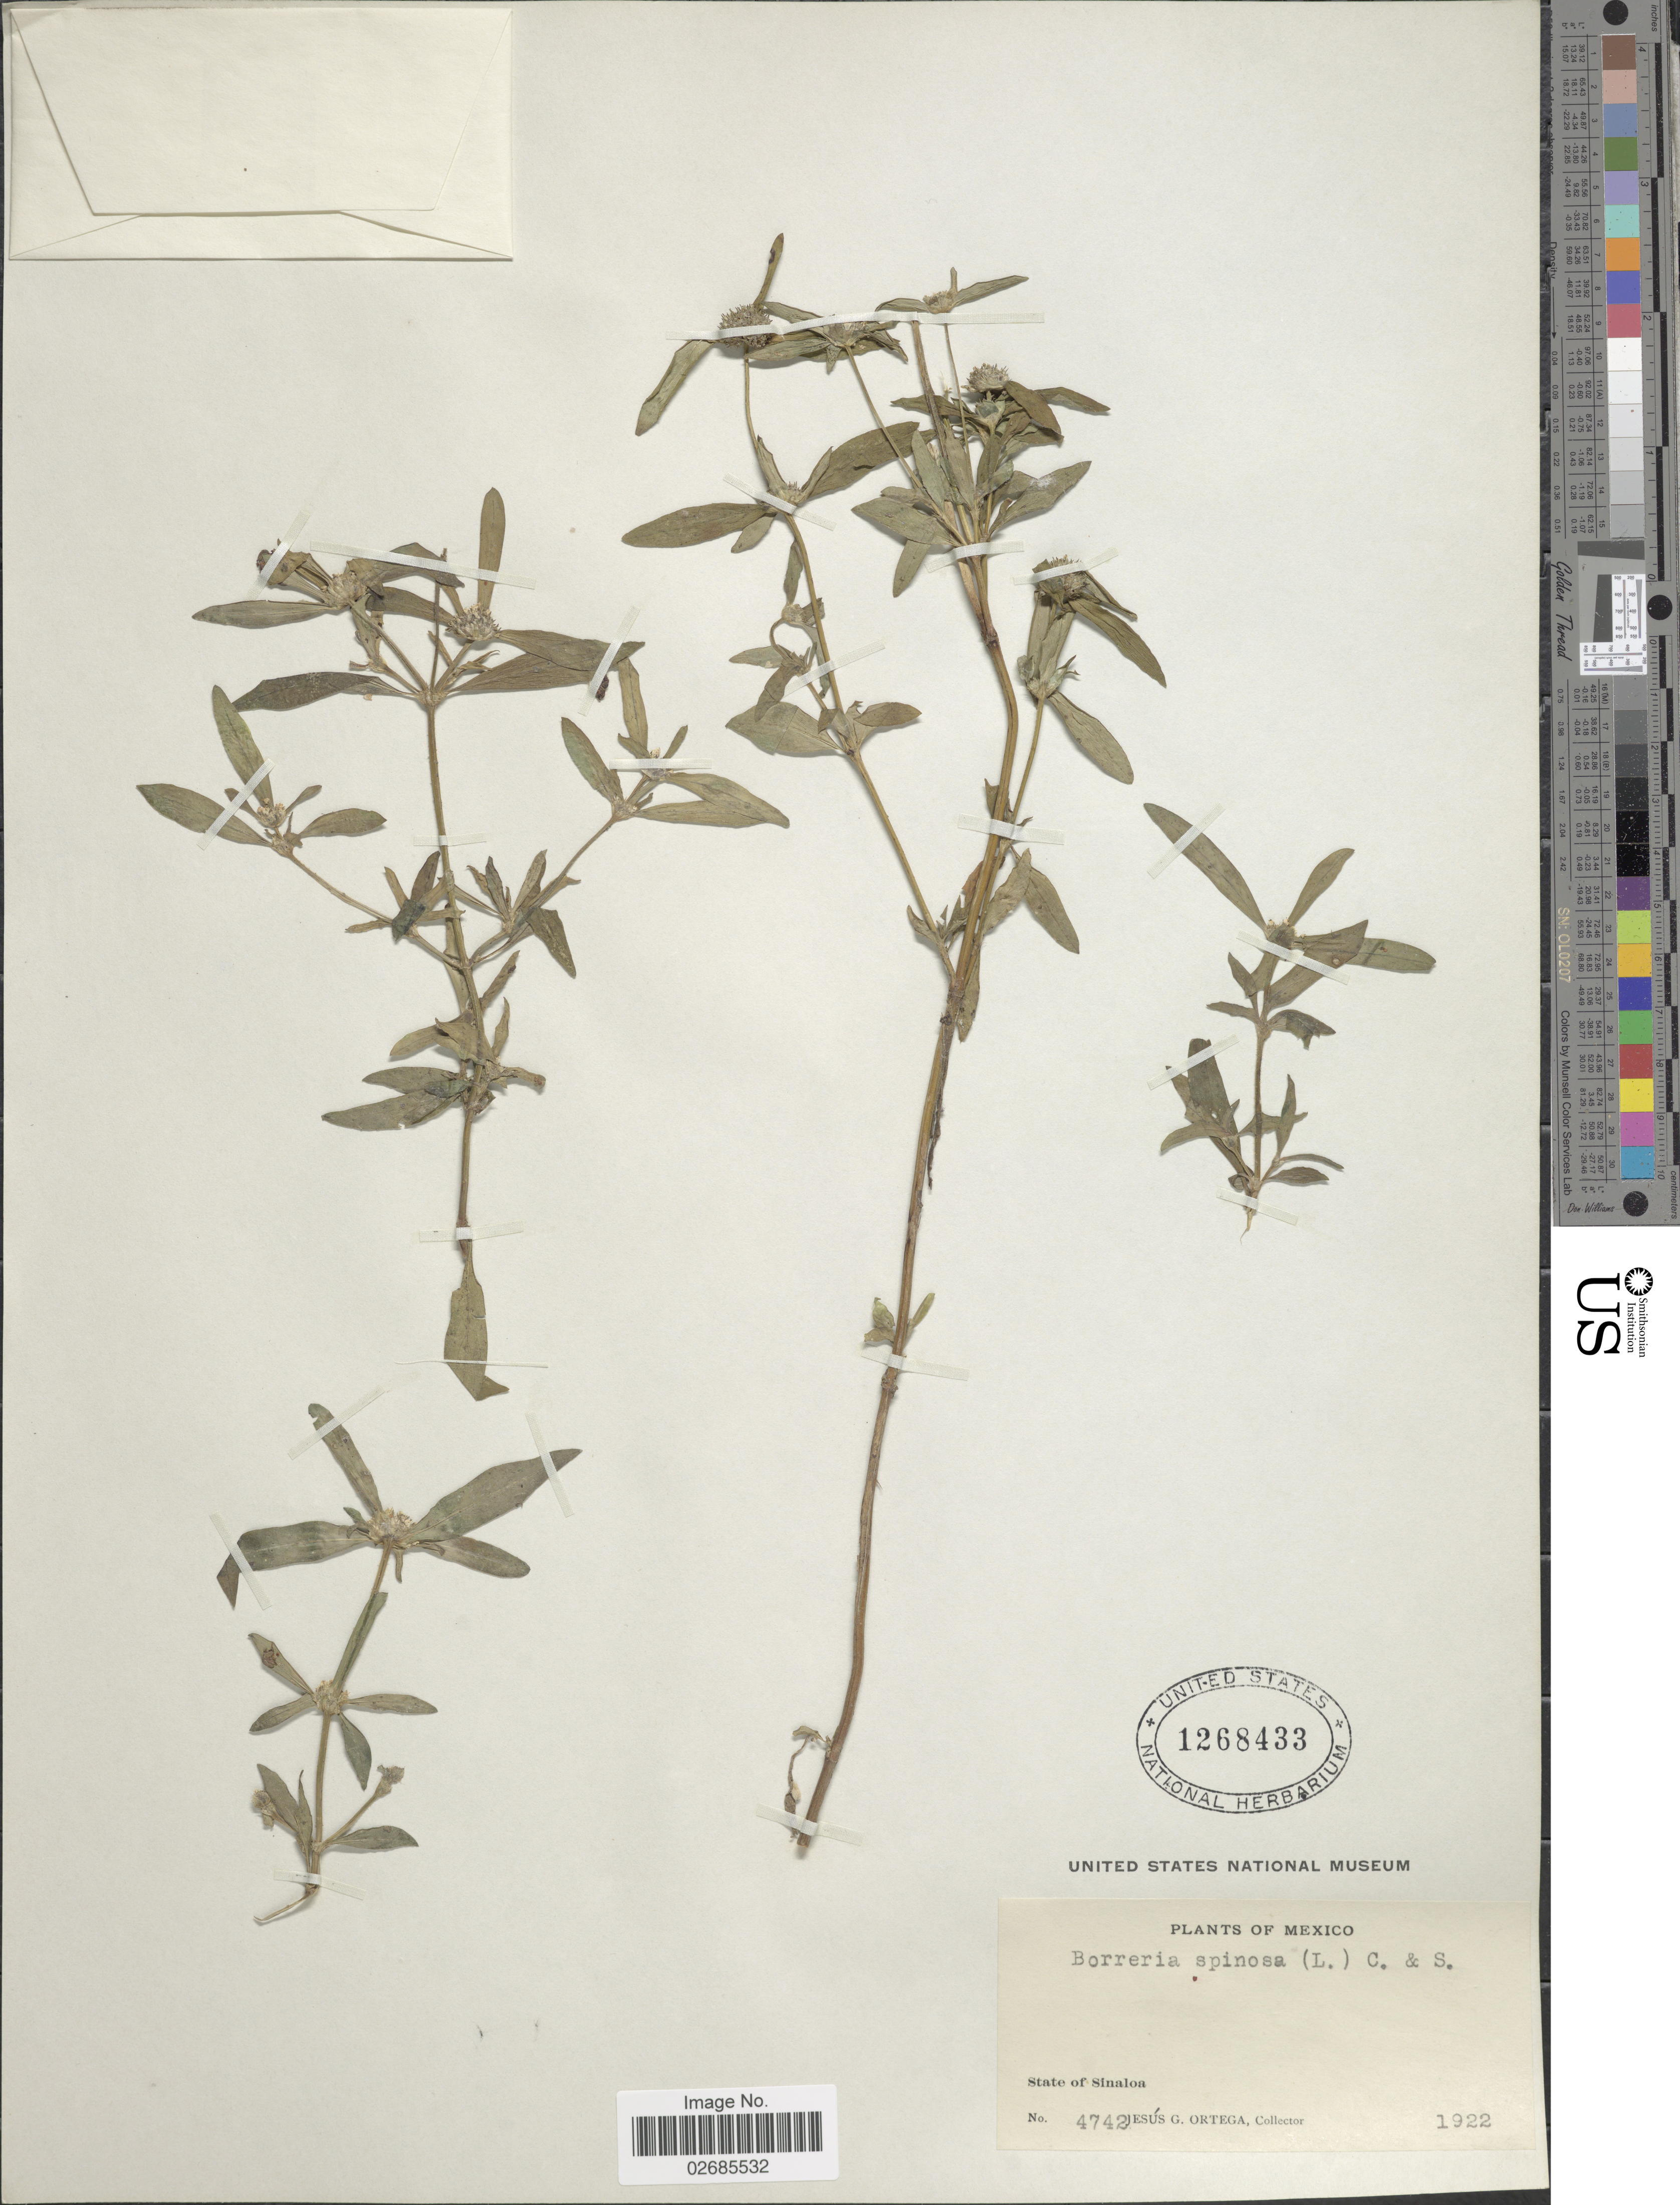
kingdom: Plantae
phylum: Tracheophyta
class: Magnoliopsida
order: Gentianales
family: Rubiaceae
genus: Borreria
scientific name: Borreria densiflora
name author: DC.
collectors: J. Ortega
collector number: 4742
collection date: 1922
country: Mexico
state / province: Sinaloa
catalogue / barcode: US 1268433